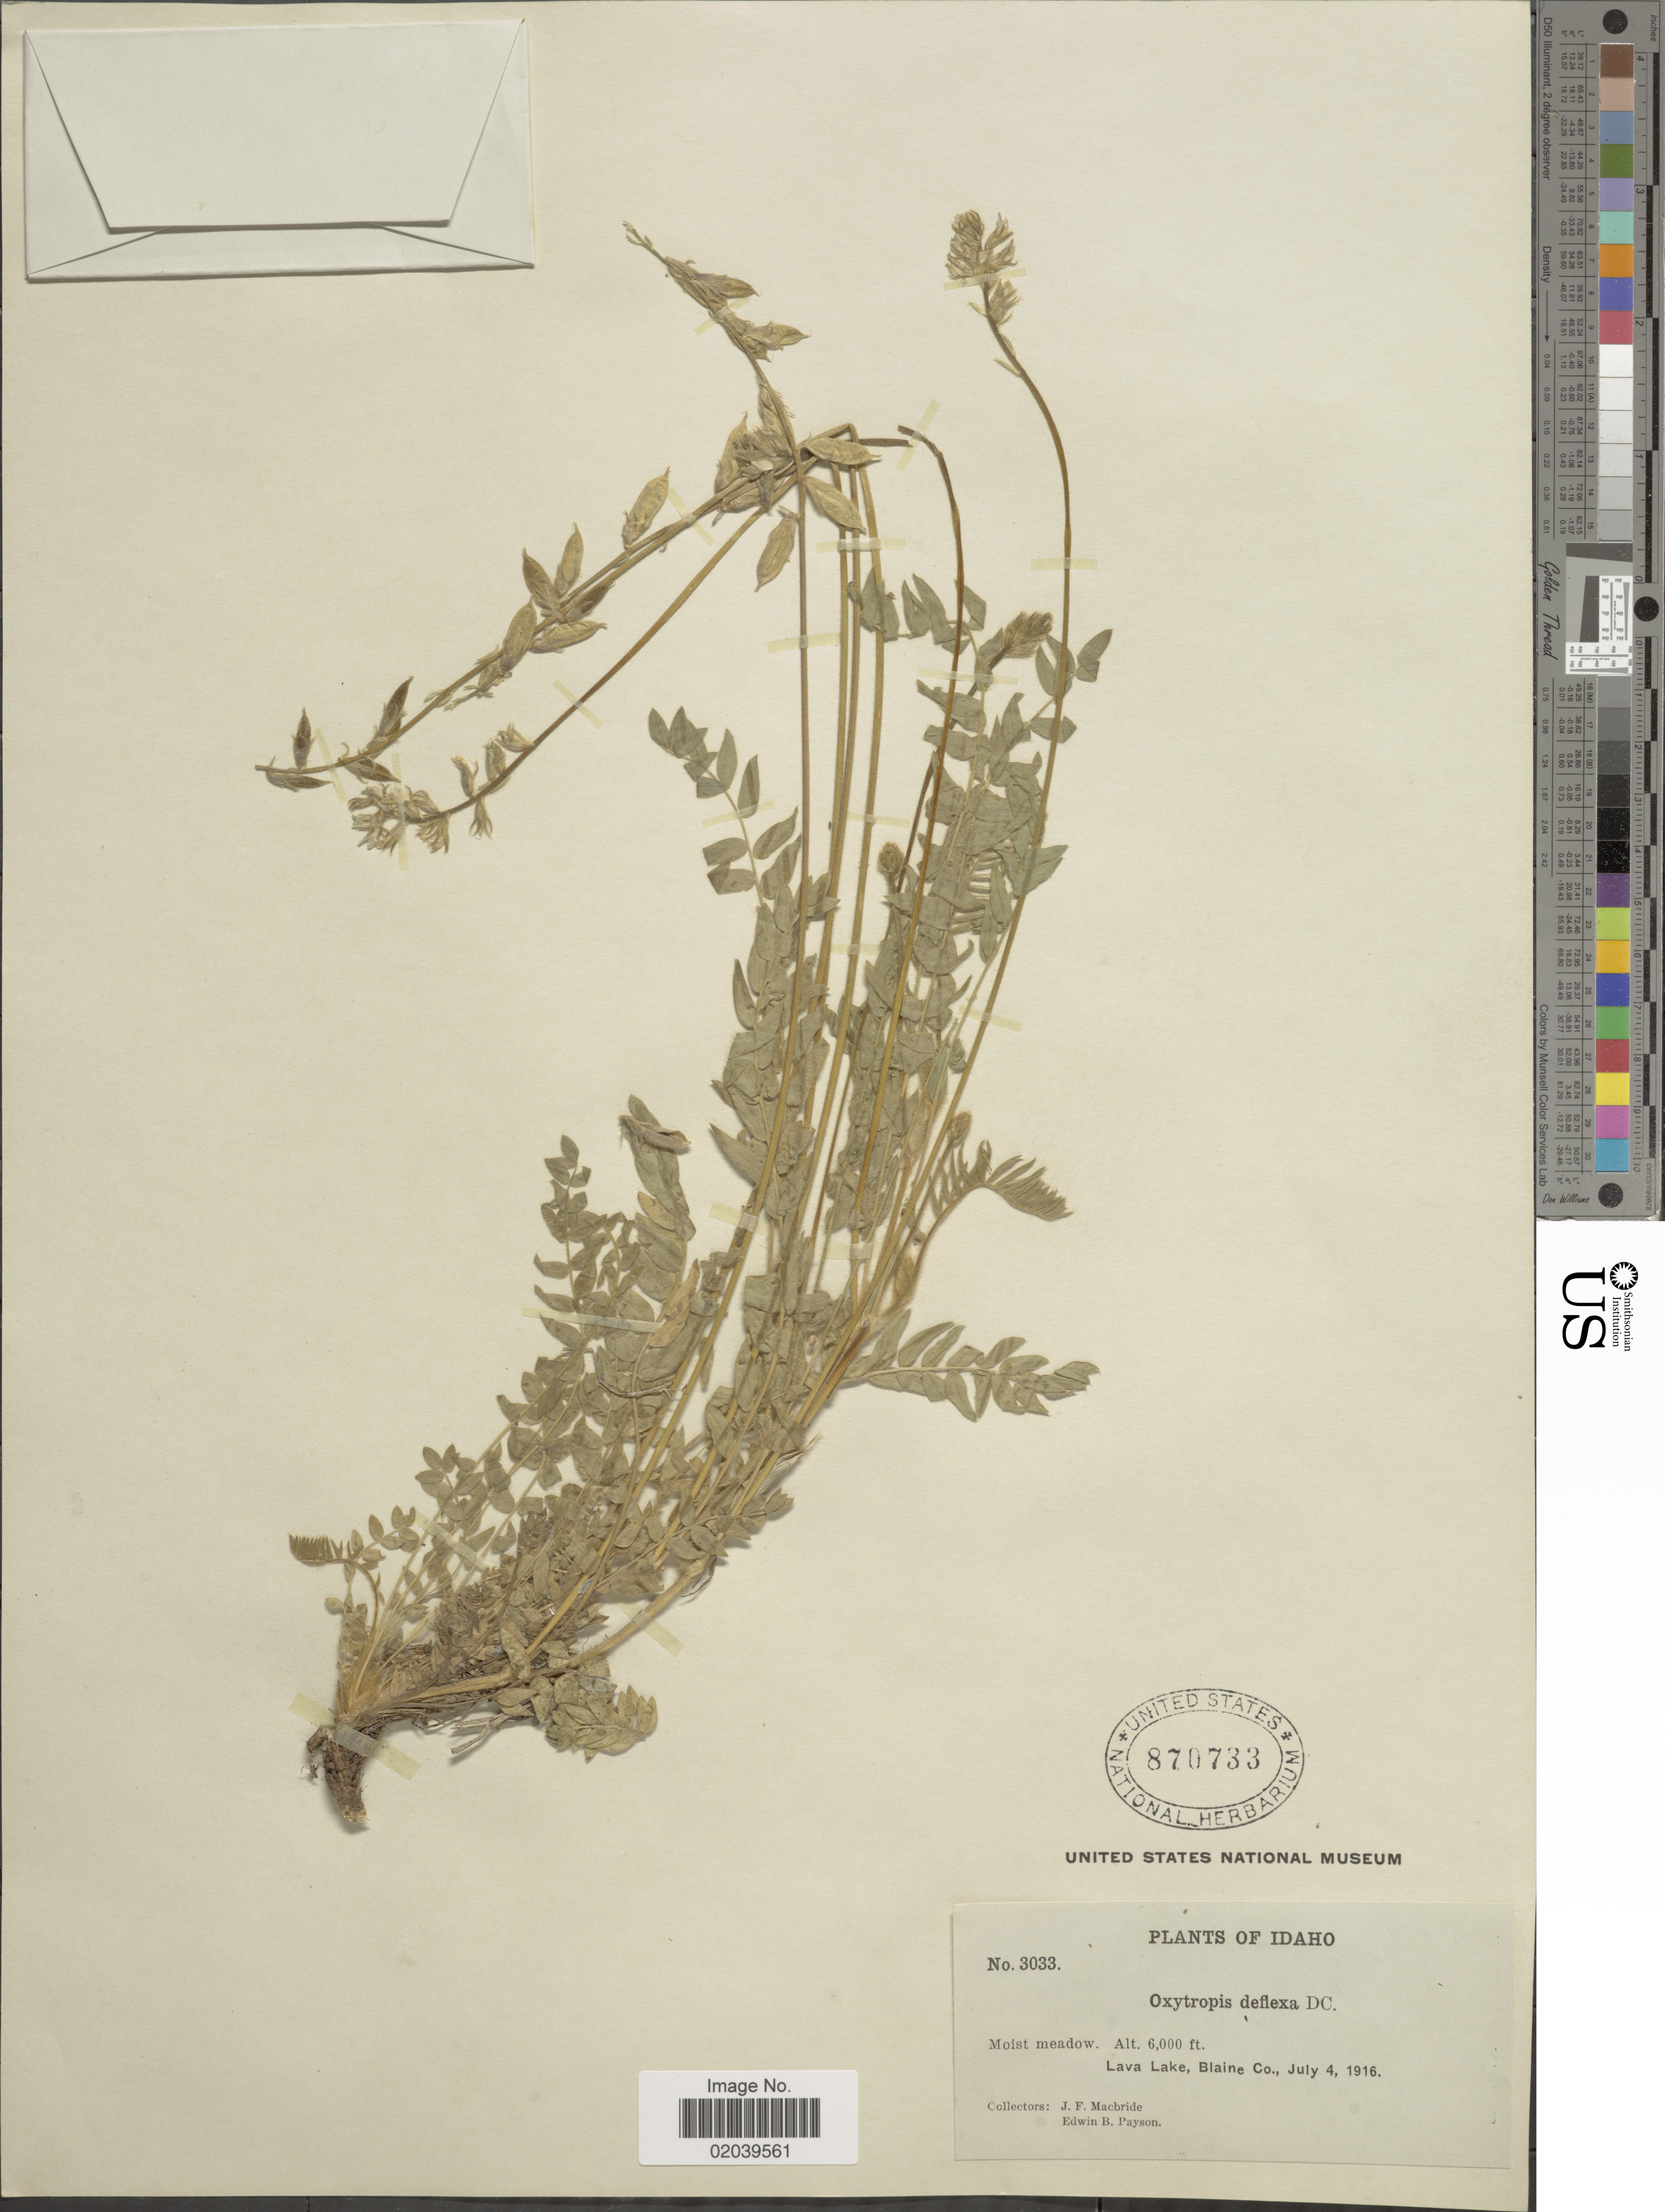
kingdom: Plantae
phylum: Tracheophyta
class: Magnoliopsida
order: Fabales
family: Fabaceae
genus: Oxytropis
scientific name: Oxytropis deflexa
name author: (Pall.) DC.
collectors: J. F. Macbride & E. B. Payson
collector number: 3033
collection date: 1916-07-04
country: United States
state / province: Idaho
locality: Lava Lake, Blaine Co.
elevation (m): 1829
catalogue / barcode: US 870733